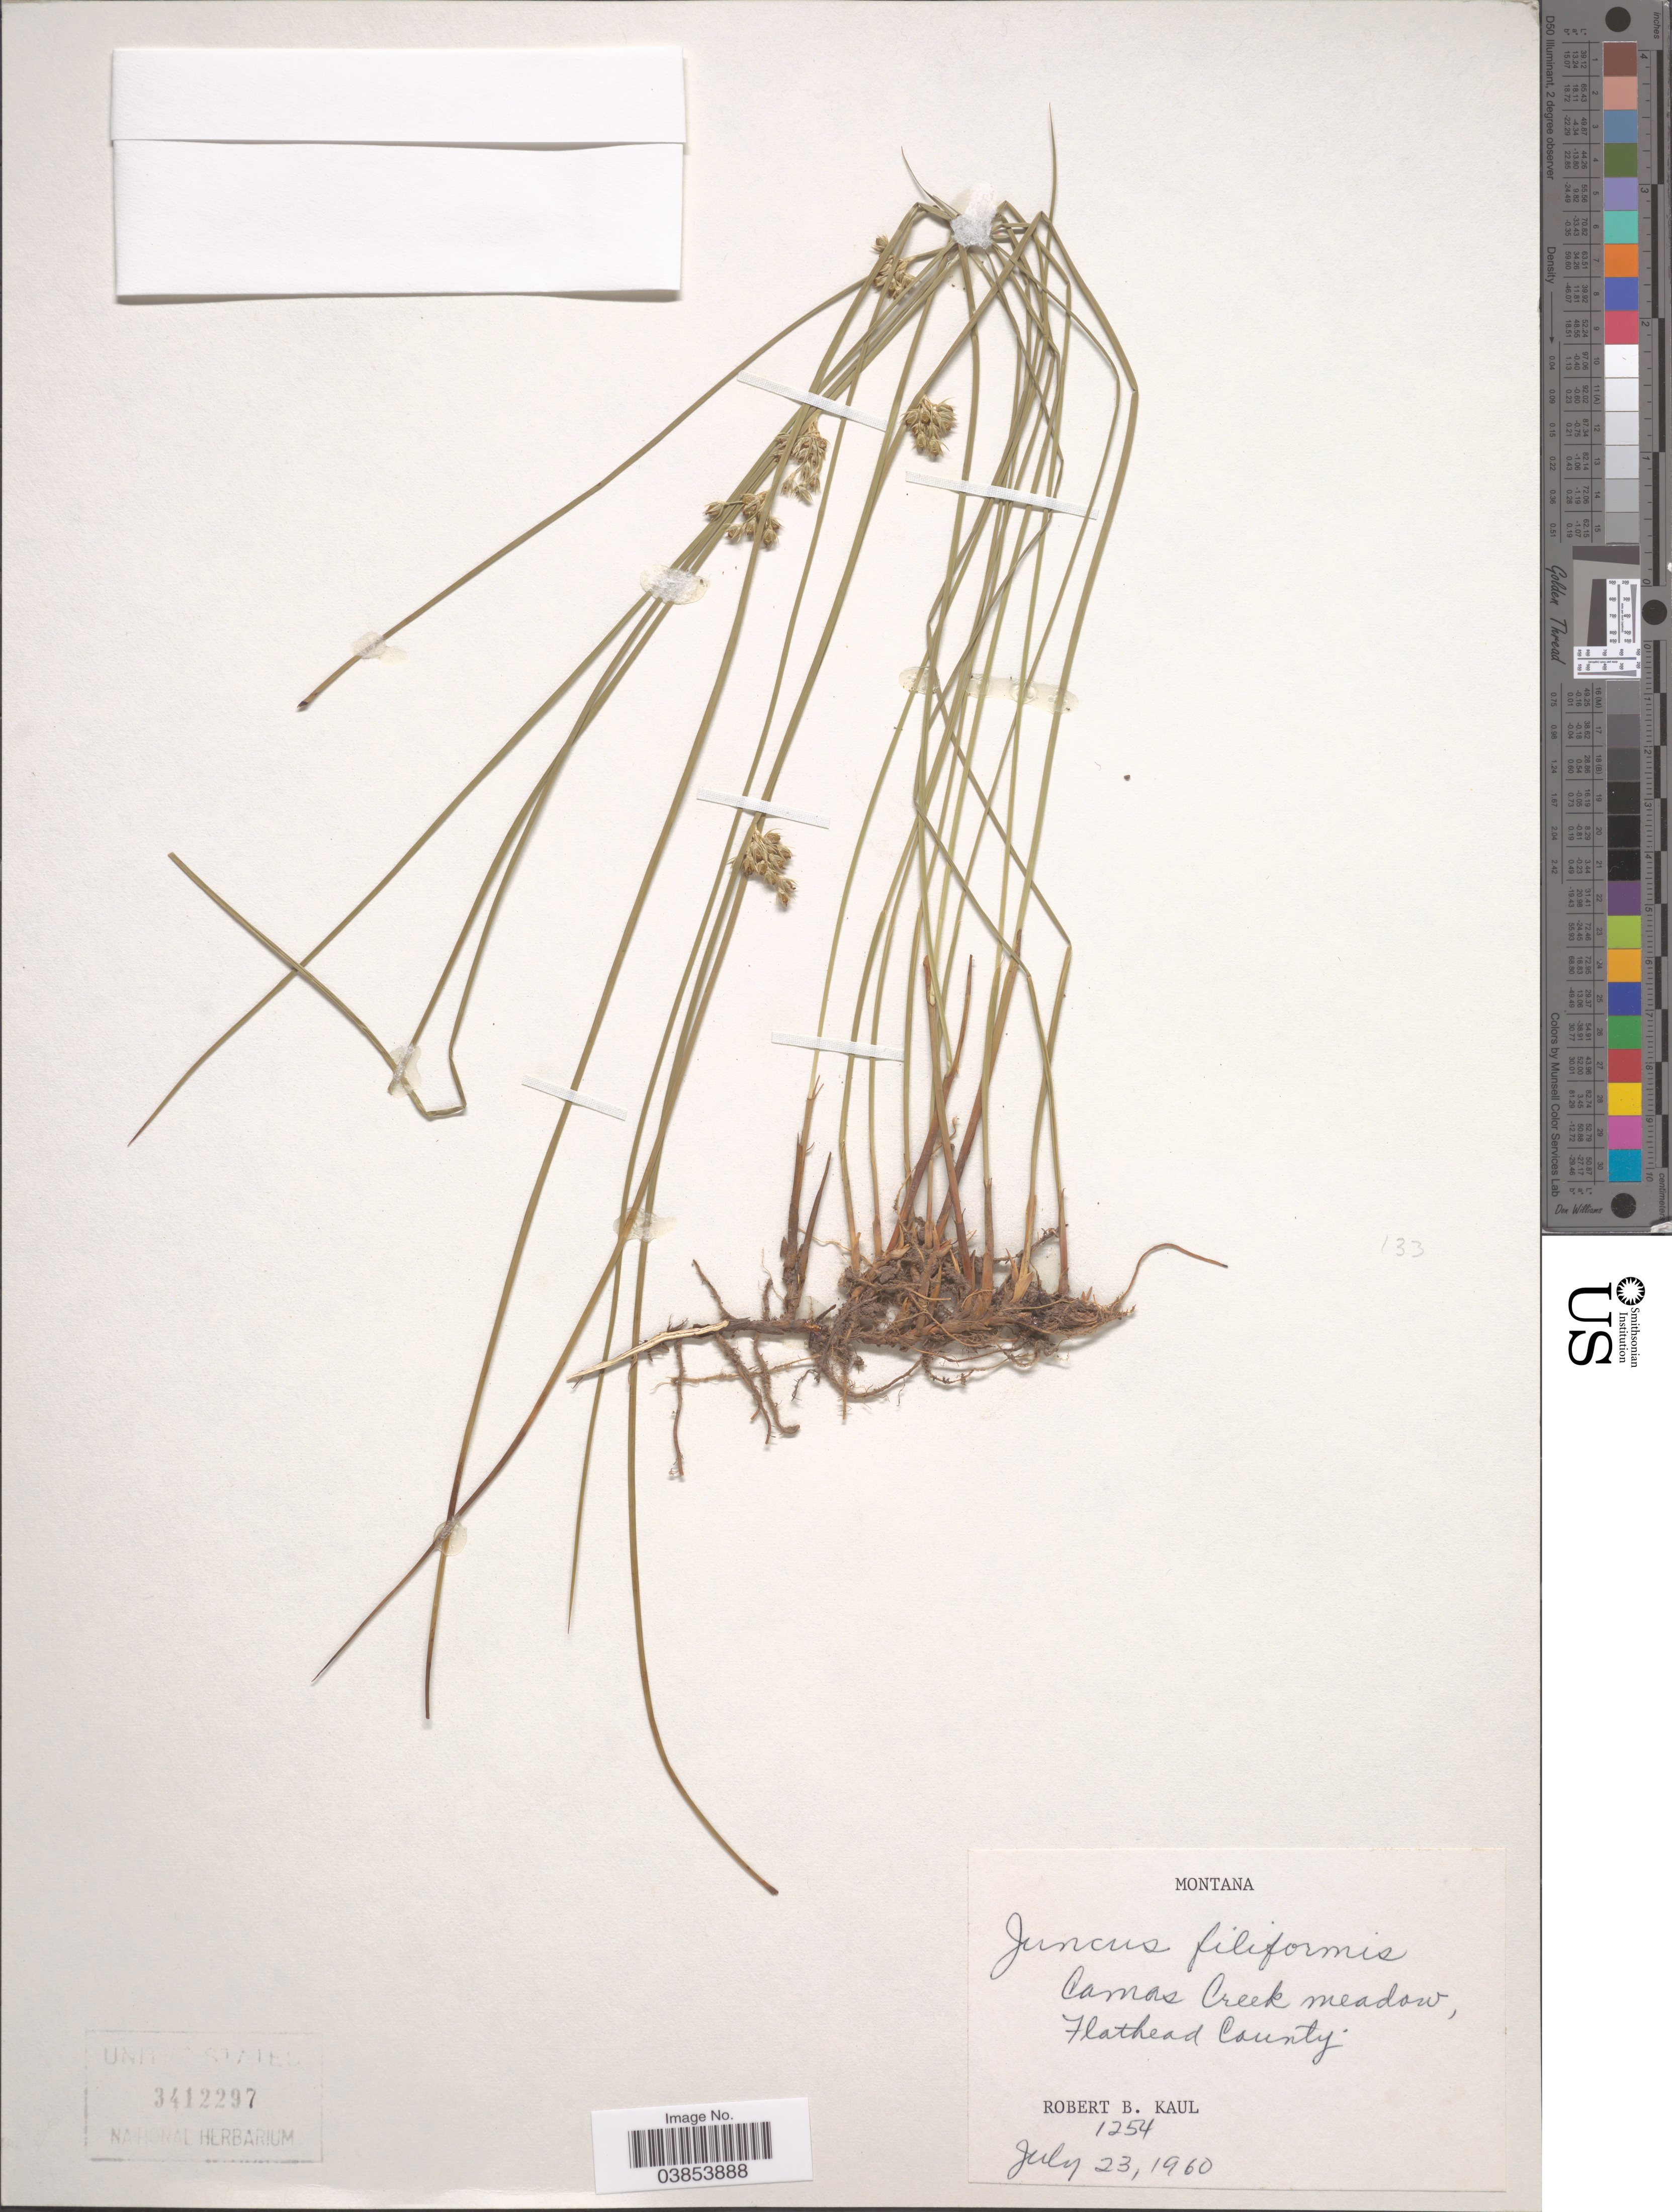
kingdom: Plantae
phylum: Tracheophyta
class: Liliopsida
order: Poales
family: Juncaceae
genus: Juncus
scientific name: Juncus filiformis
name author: L.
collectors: R. Kaul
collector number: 1254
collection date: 1960-07-23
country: United States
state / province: Montana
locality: Camas Creek meadow, Flathead County.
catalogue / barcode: US 3412297